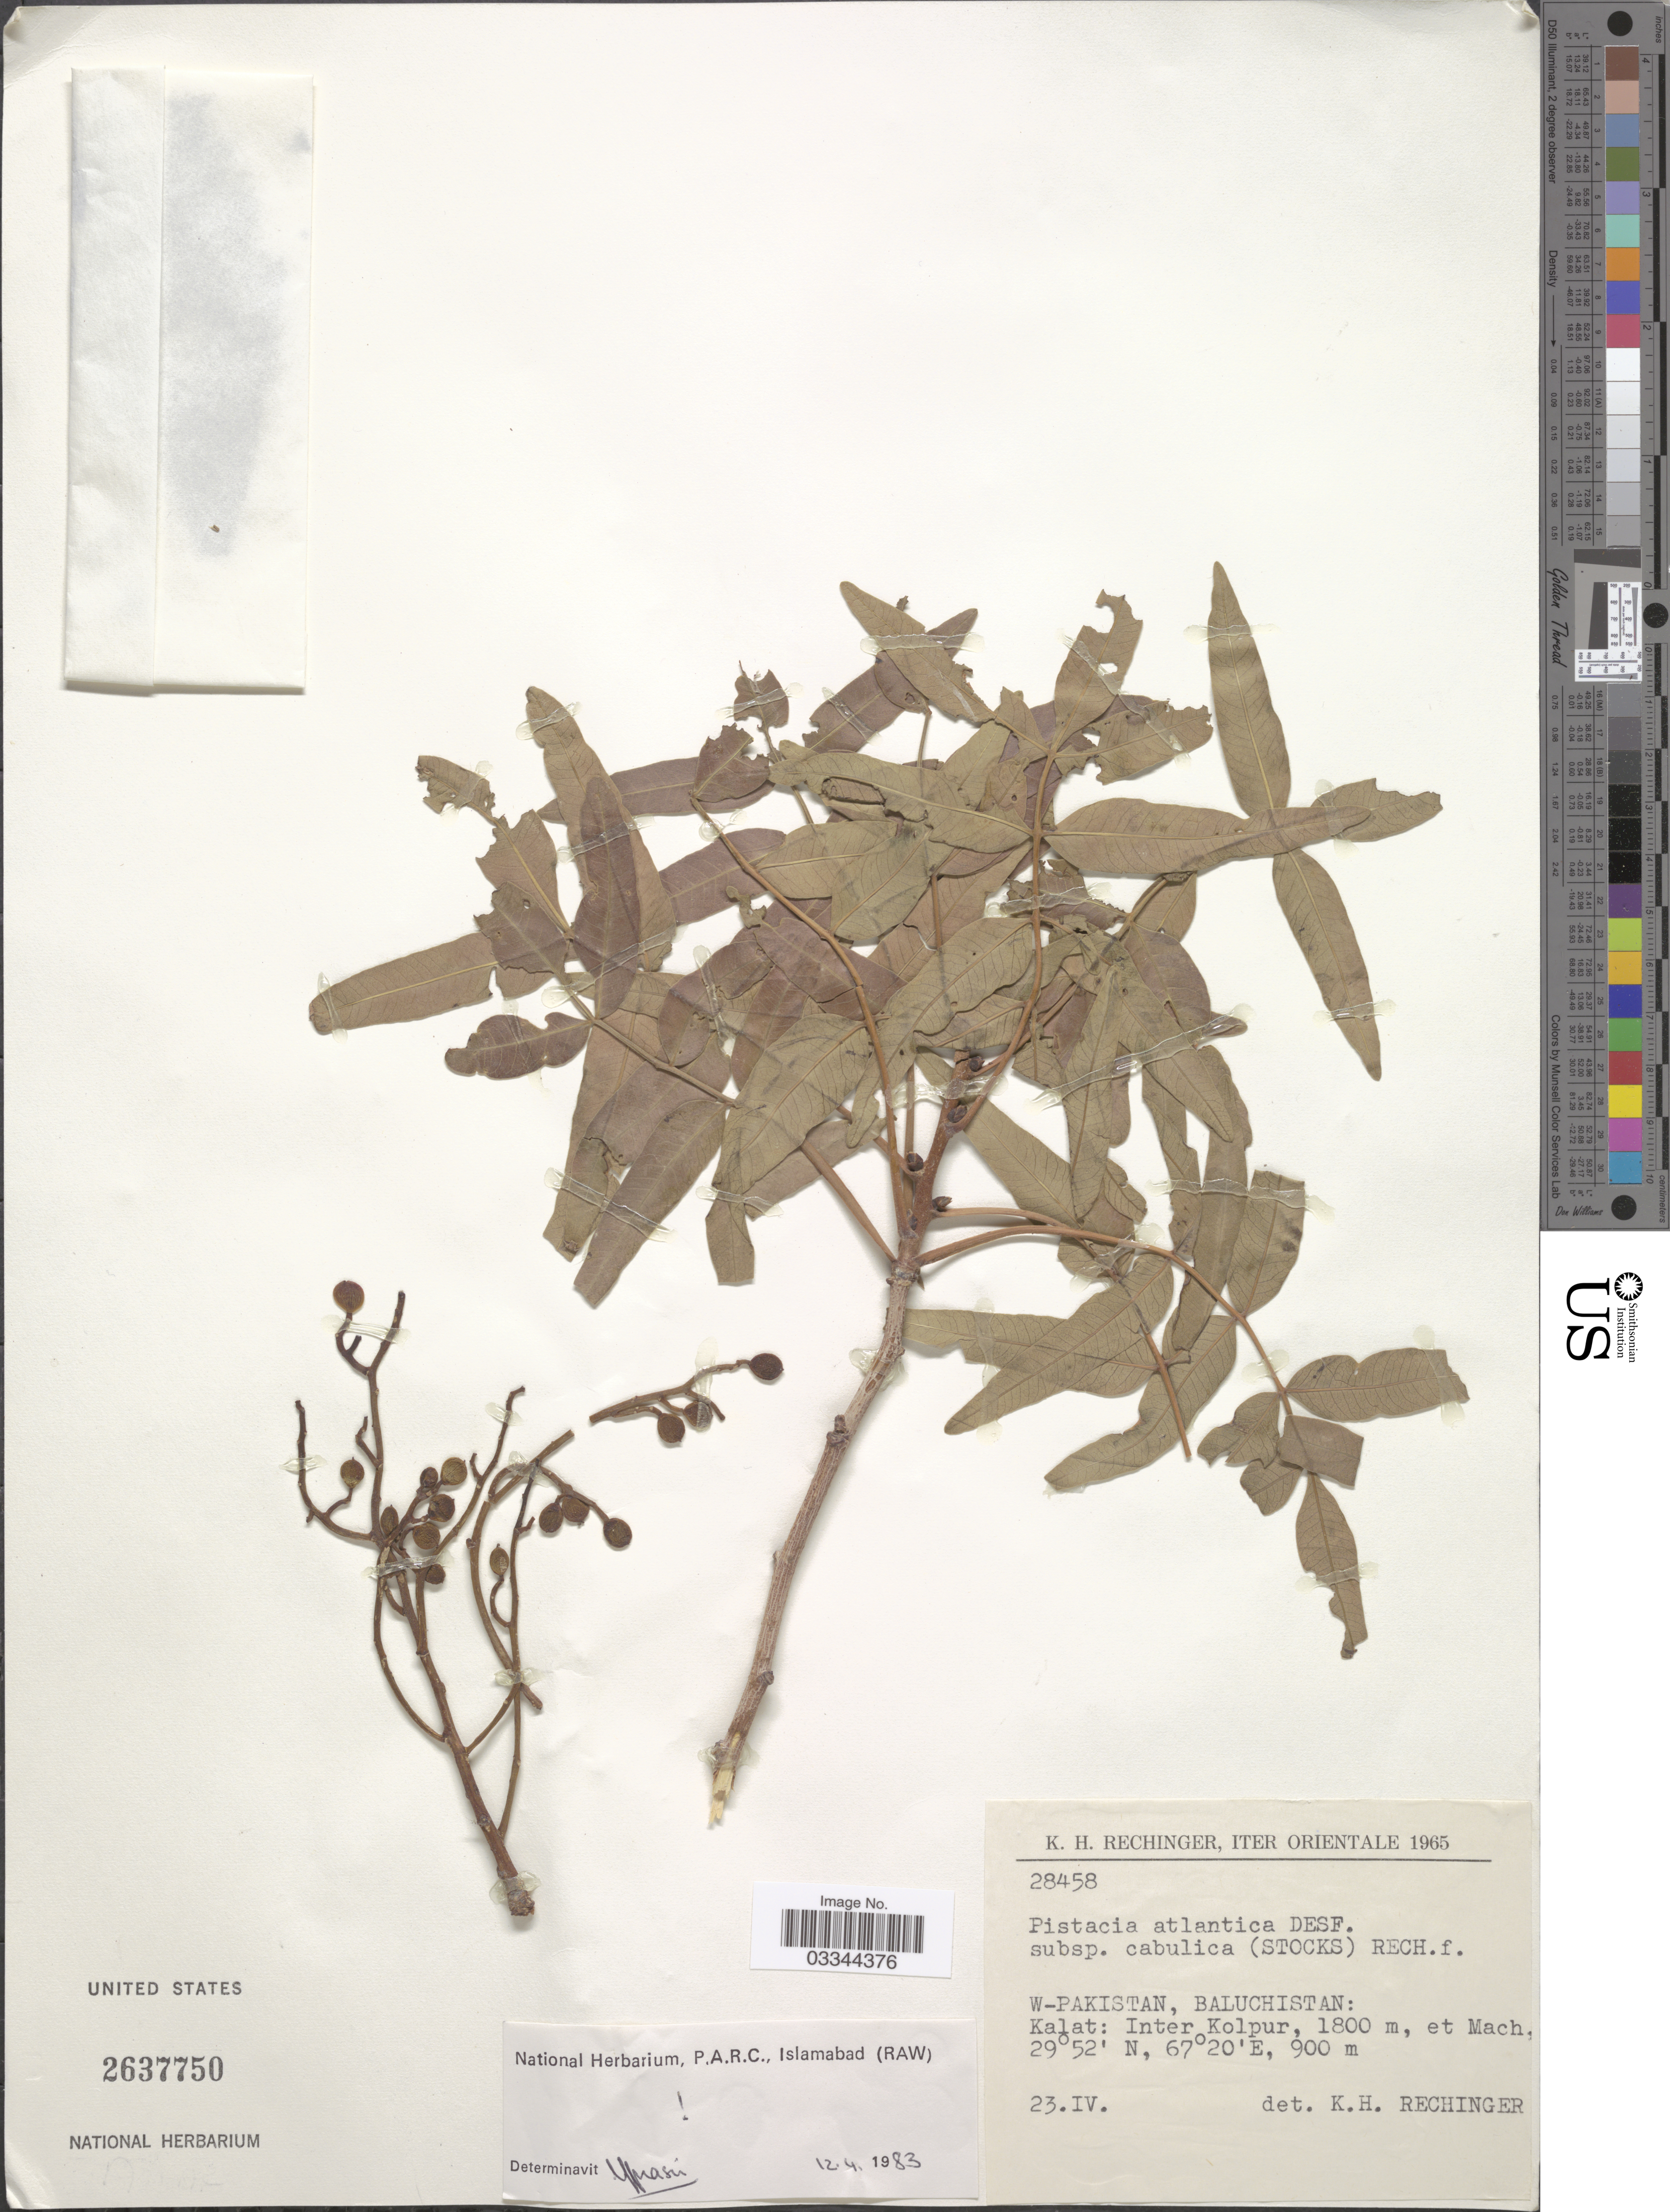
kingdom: Plantae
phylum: Tracheophyta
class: Magnoliopsida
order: Sapindales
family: Anacardiaceae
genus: Pistacia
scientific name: Pistacia atlantica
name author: Desf.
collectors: K. H. Rechinger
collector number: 28458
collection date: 1965-04-23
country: Pakistan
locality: Iter Orientale. W-Pakistan, Baluchistan: Kalat: Inter Kolpur, et Mach.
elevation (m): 900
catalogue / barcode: US 2637750